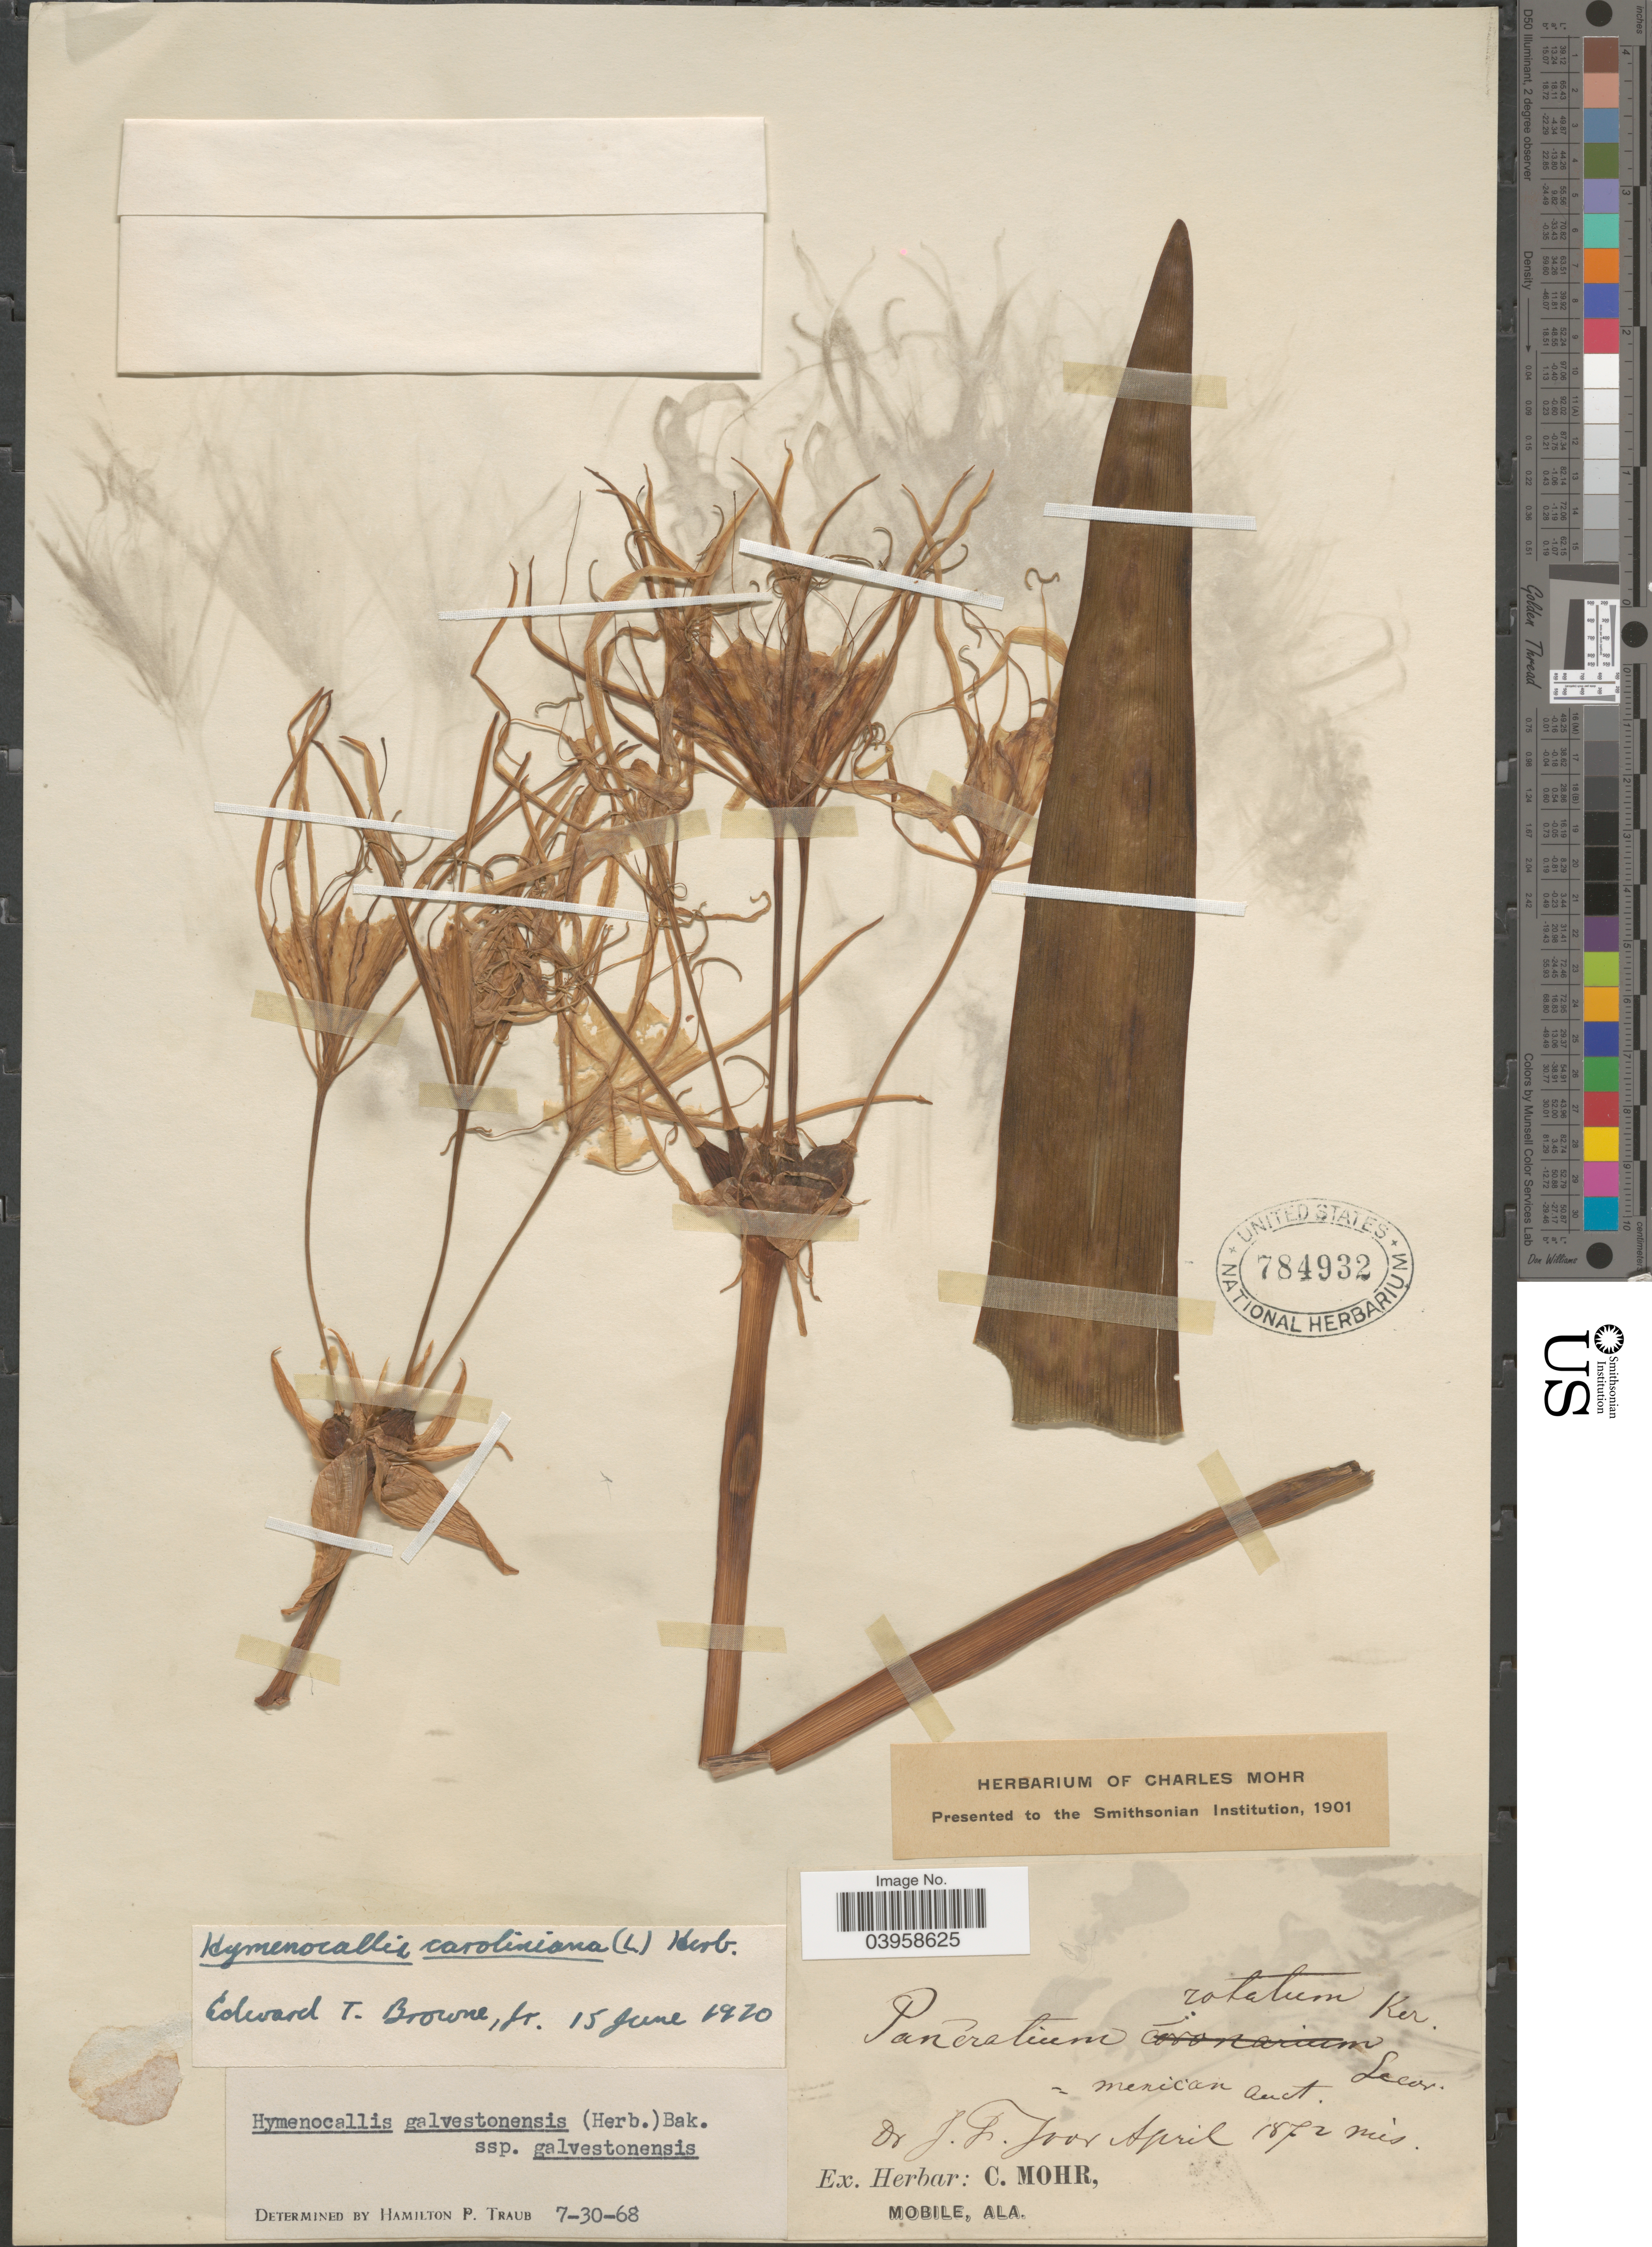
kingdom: Plantae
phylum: Tracheophyta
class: Liliopsida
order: Asparagales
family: Amaryllidaceae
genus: Hymenocallis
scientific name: Hymenocallis caroliniana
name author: (L.) Herb.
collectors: J. F. Joor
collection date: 1872-04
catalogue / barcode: US 784932